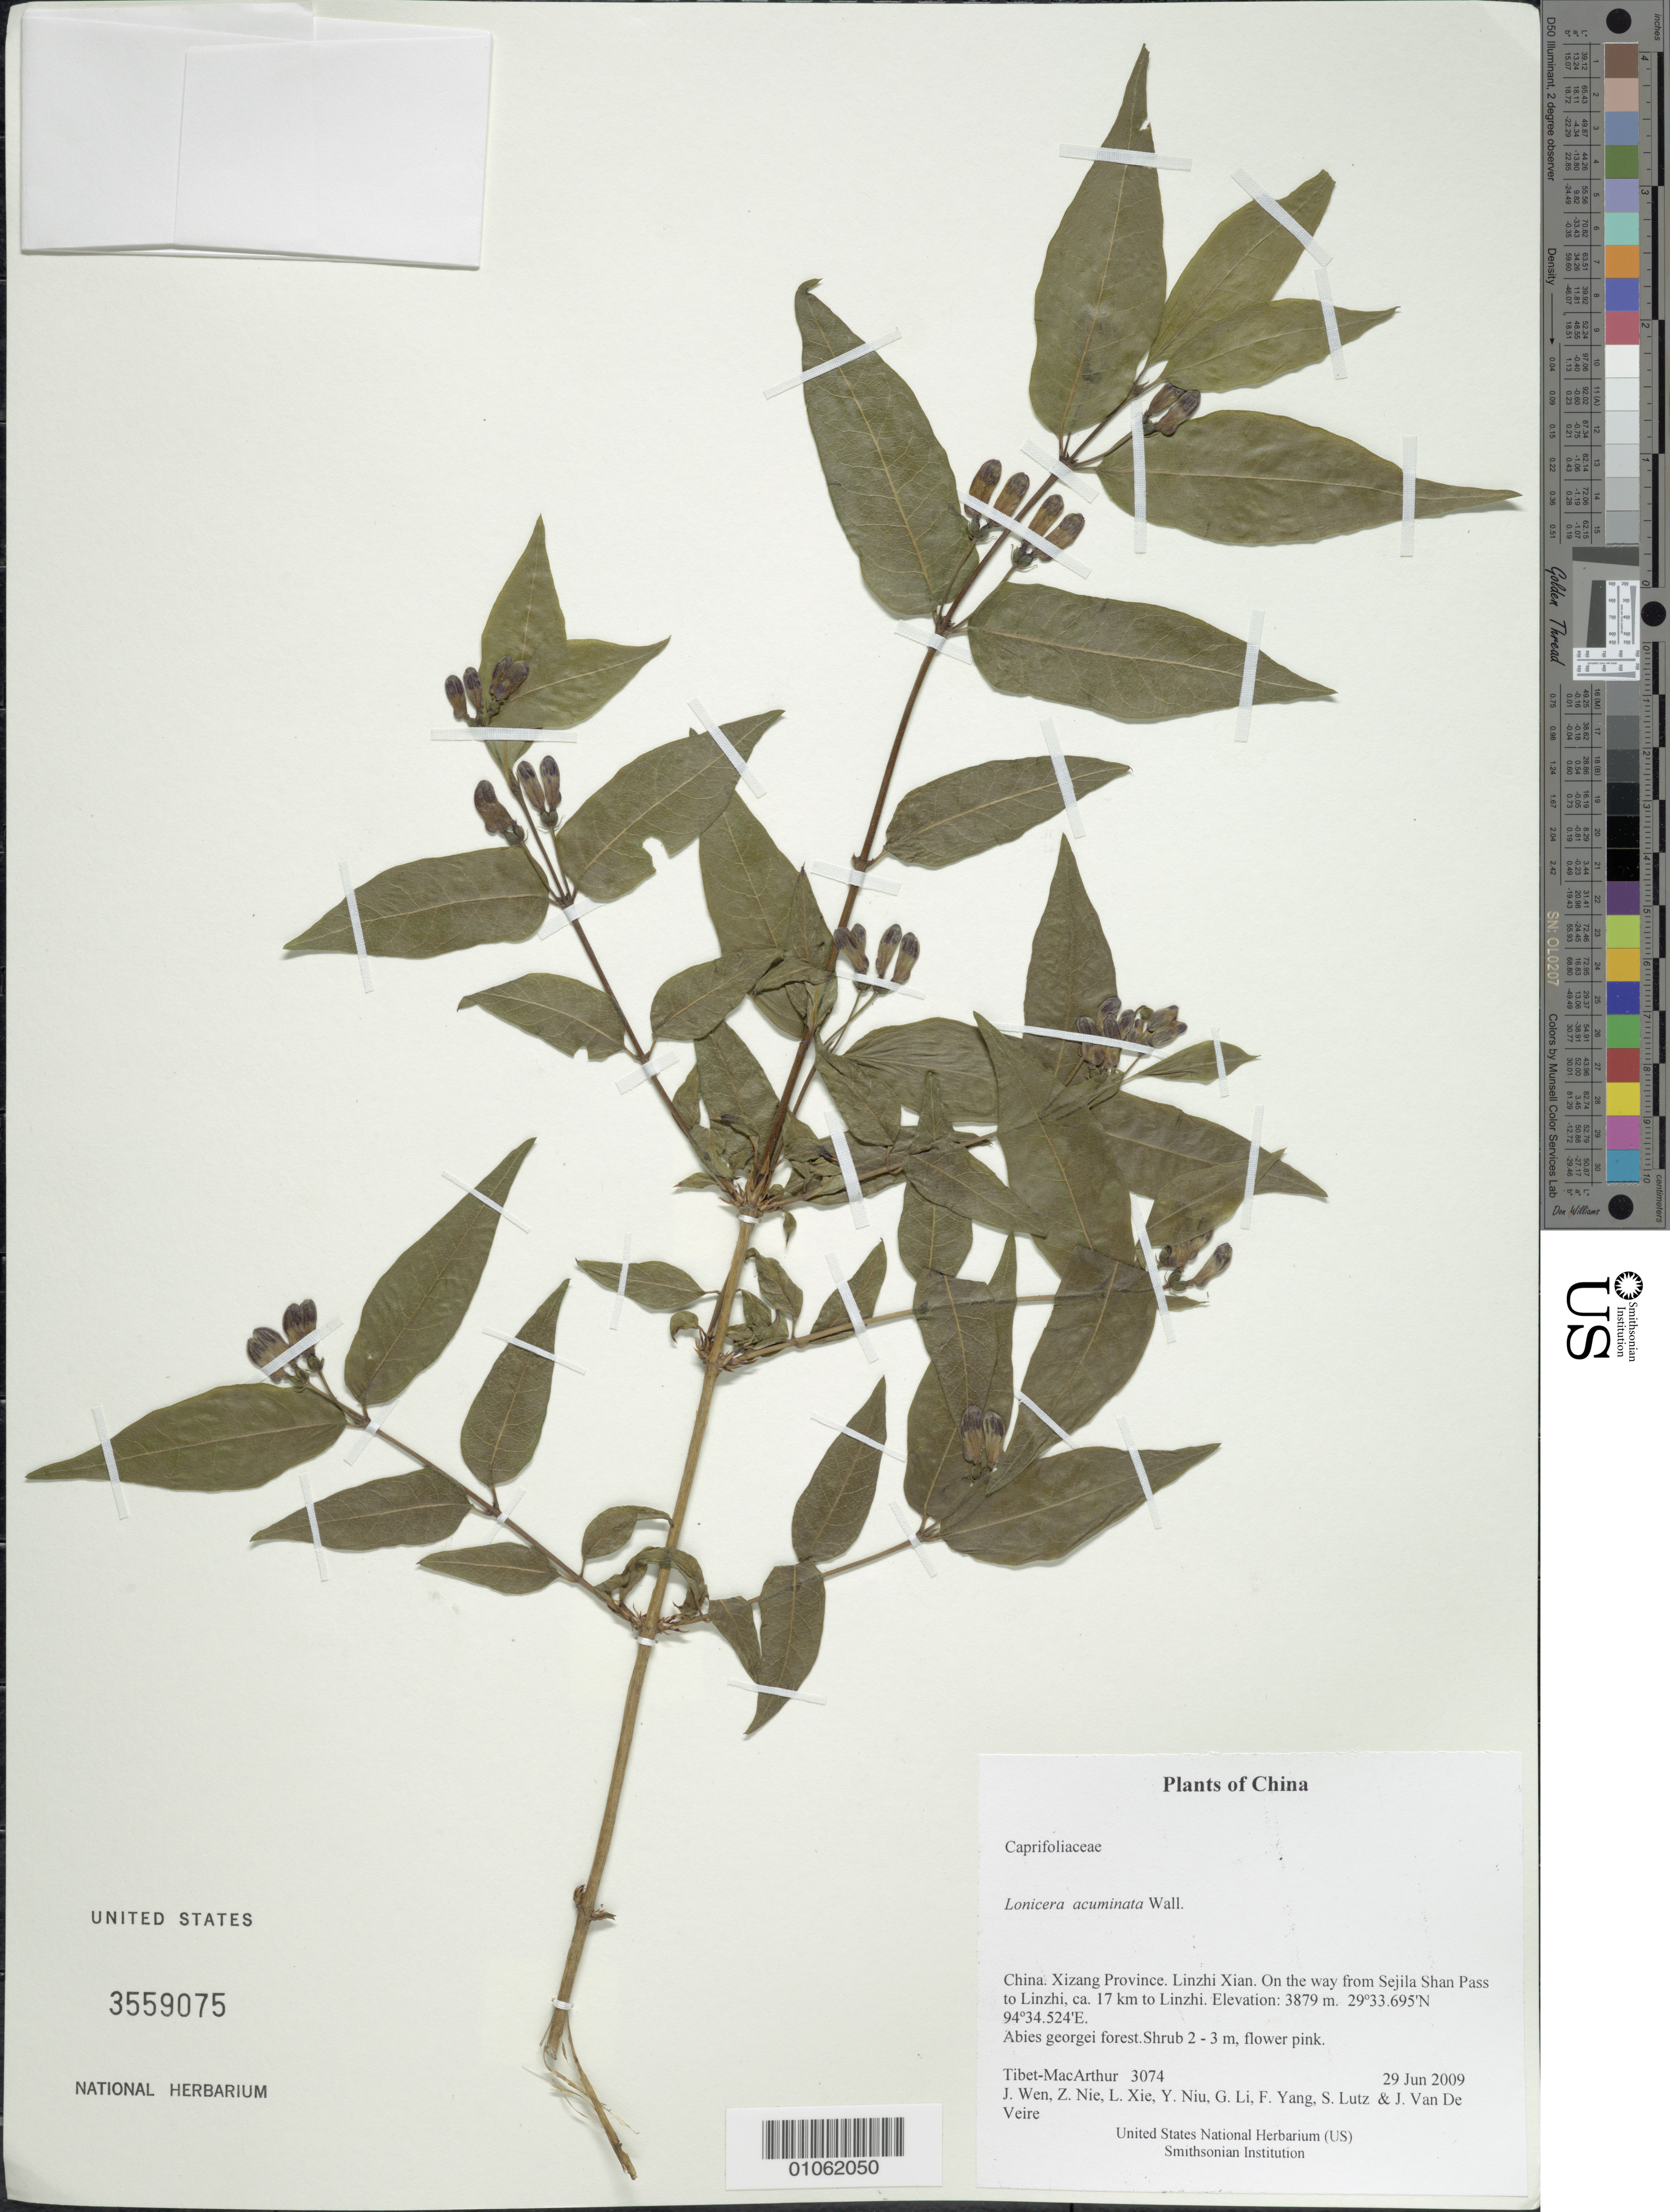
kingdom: Plantae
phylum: Tracheophyta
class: Magnoliopsida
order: Dipsacales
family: Caprifoliaceae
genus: Lonicera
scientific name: Lonicera acuminata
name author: Wall.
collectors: Tibet-MacArthur, J. Wen, Z. Nie, L. Xie, Y. Niu, G. Li, F. Yang, S. Lutz & J. Van De Veire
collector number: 3074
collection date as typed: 29 Jun 2009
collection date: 2009-06-29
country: China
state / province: Xizang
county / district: Linzhi Xian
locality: On the way from Sejila Shan Pass to Linzhi, ca. 17 km to Linzhi.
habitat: Abies georgei forest.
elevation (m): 3879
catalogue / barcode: US 3559075